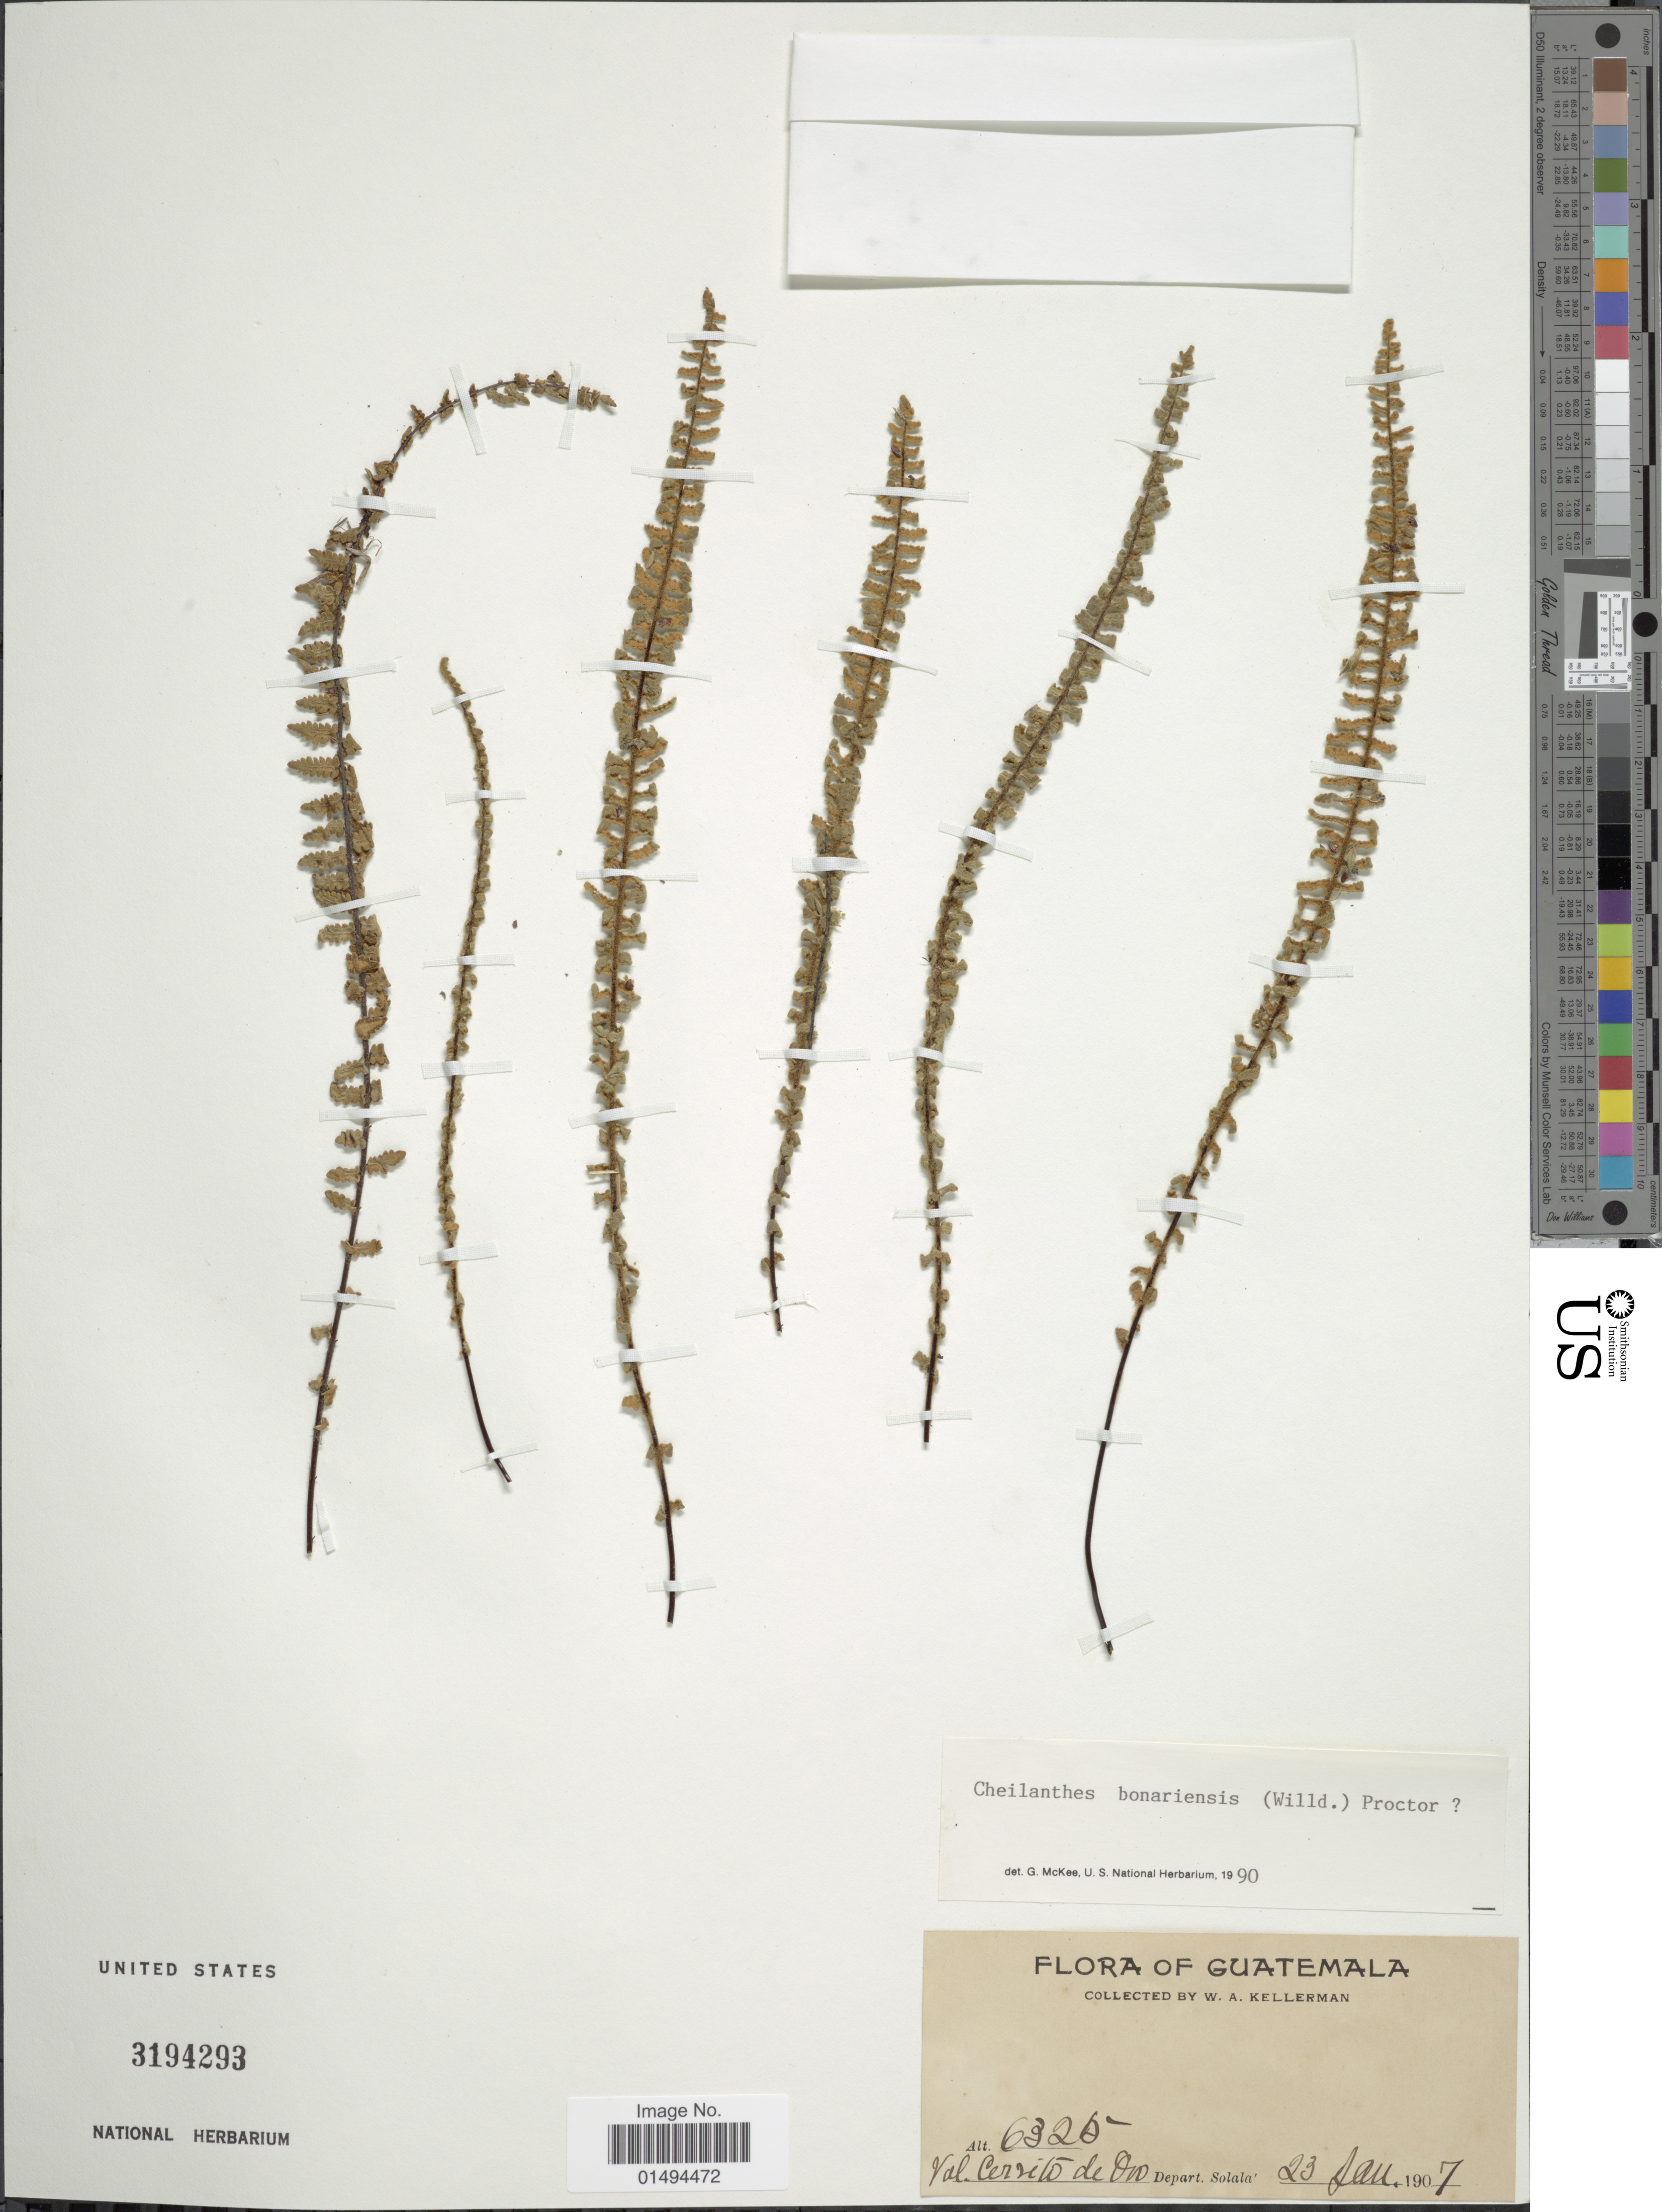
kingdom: Plantae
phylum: Tracheophyta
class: Polypodiopsida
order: Polypodiales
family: Pteridaceae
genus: Myriopteris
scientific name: Myriopteris aurea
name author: (Poir.) Grusz & Windham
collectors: W. Kellerman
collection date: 1907-01-23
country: Guatemala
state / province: Sololá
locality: Val Cerrito de Oro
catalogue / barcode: US 3194293